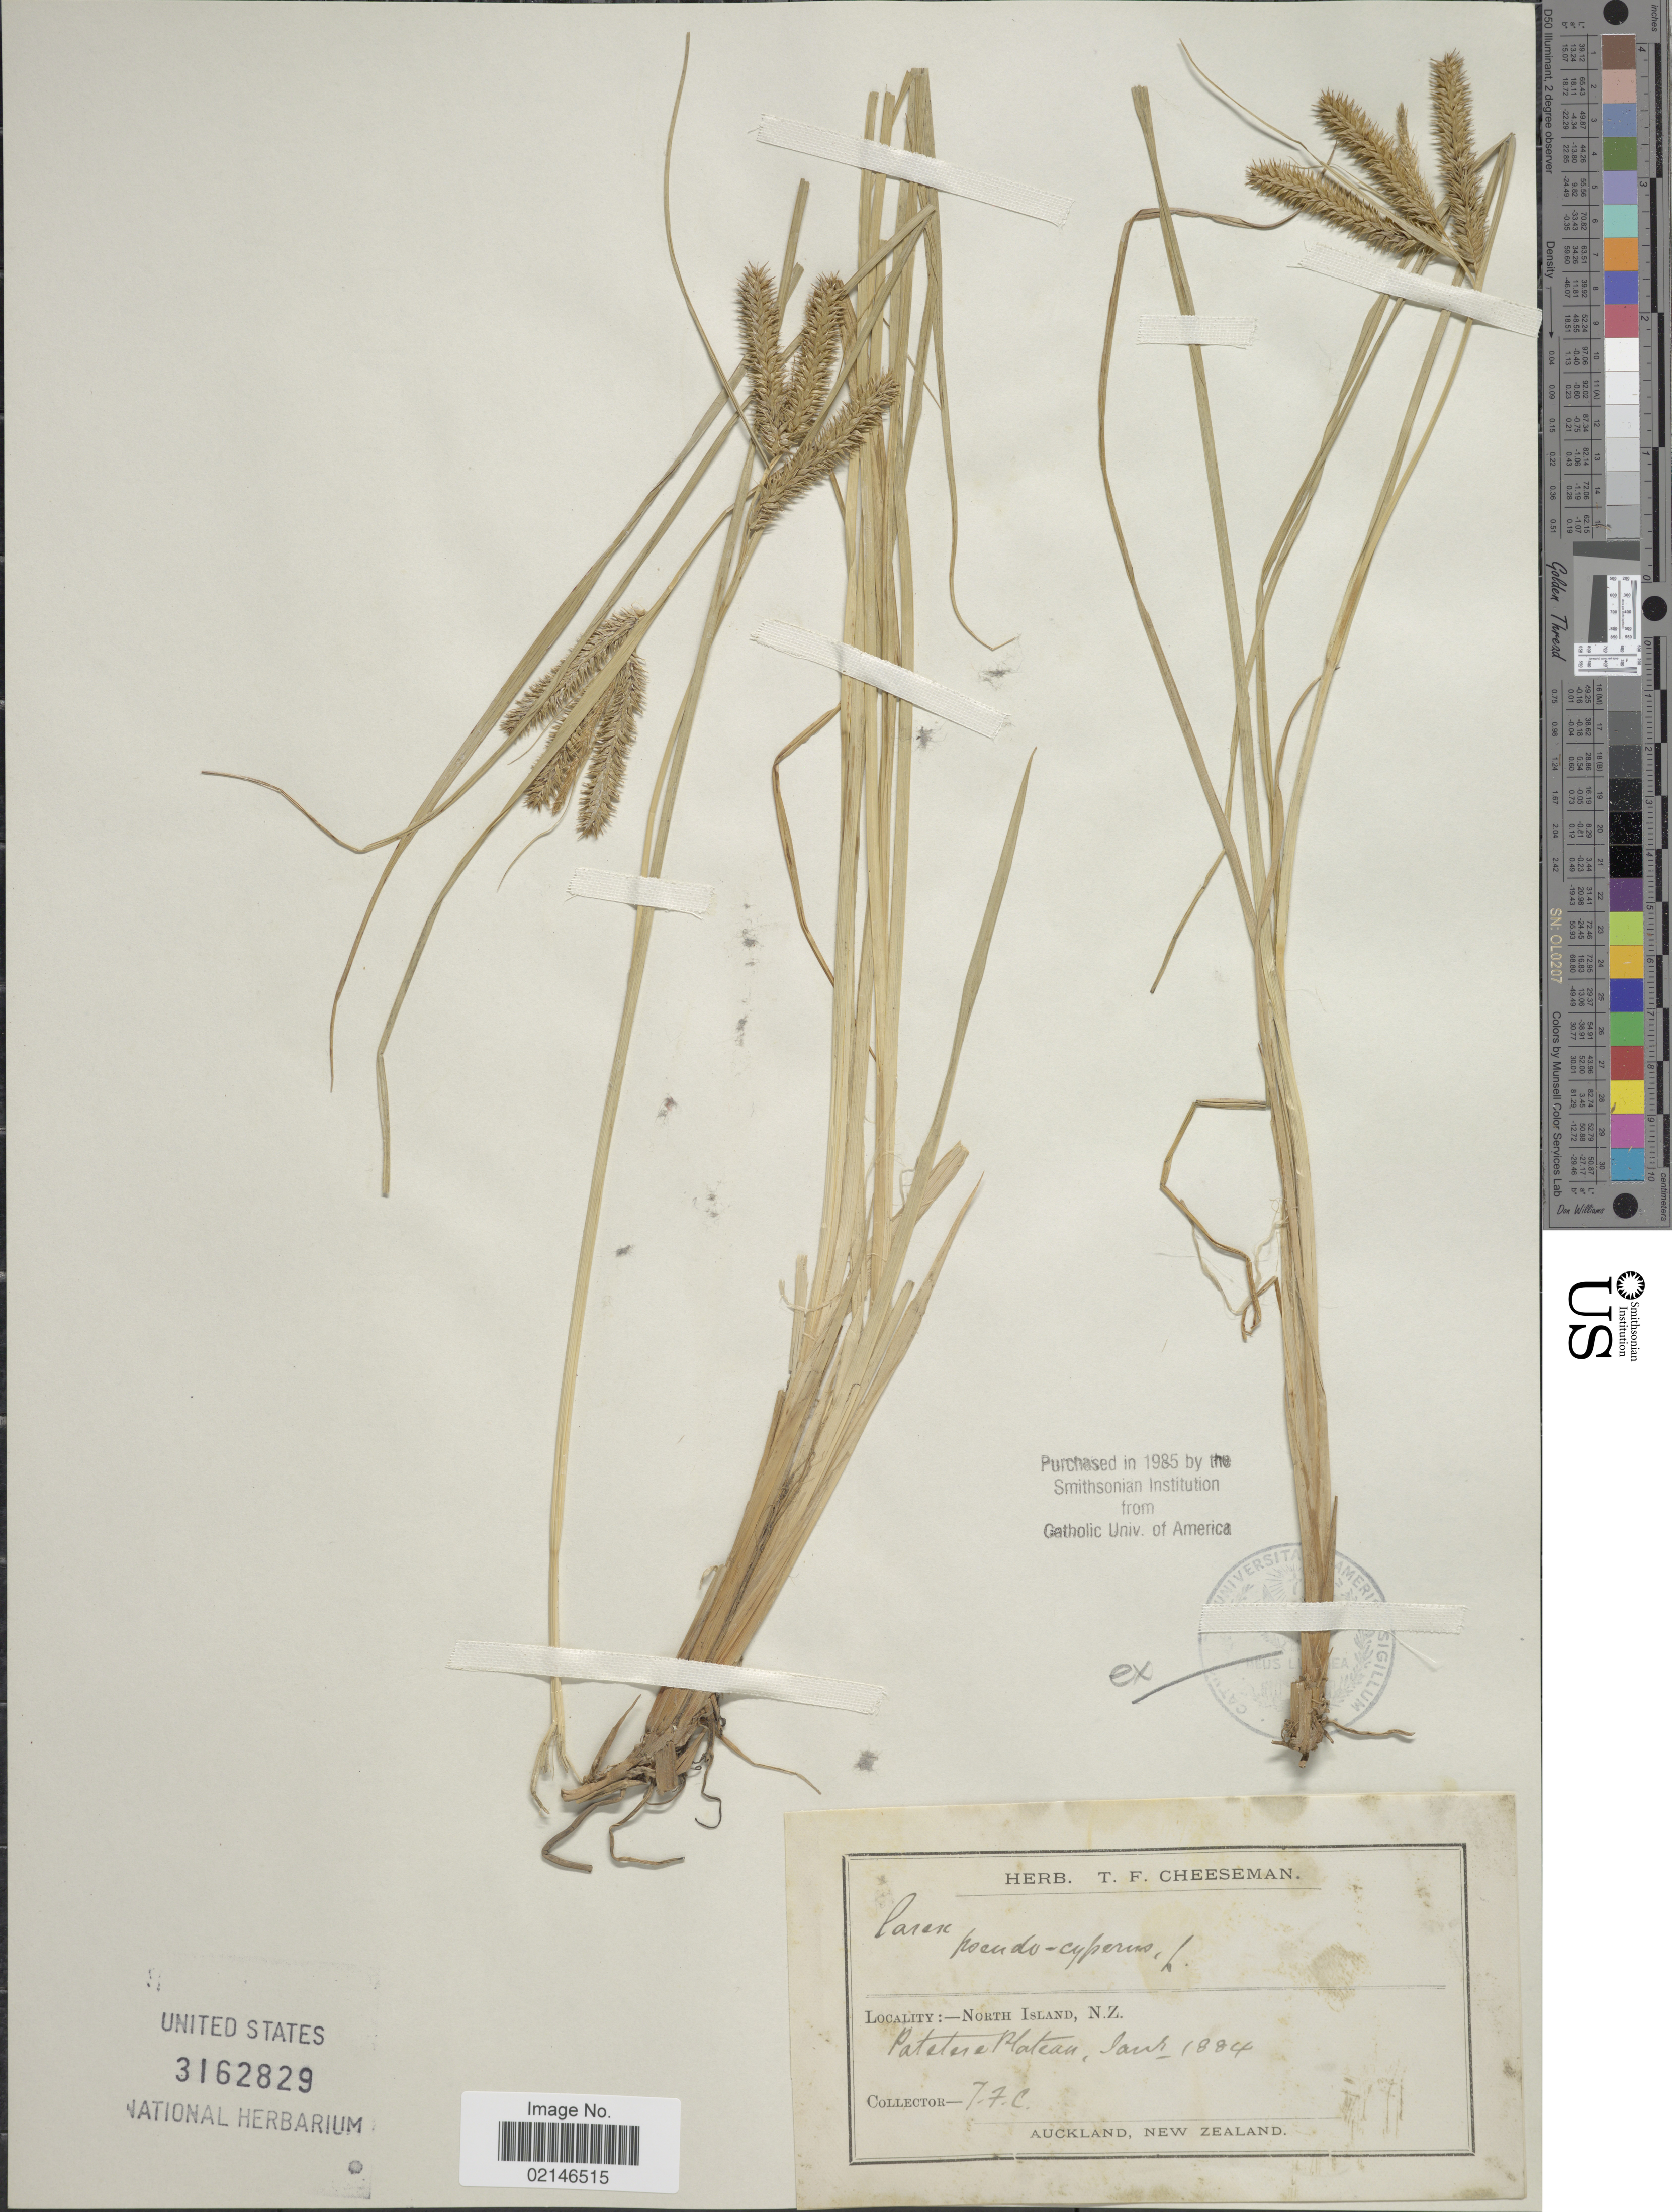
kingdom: Plantae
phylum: Tracheophyta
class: Liliopsida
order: Poales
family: Cyperaceae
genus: Carex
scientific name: Carex pseudocyperus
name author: L.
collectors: T. F. Cheeseman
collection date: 1884-01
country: New Zealand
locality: North island, Patetere Plateau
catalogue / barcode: US 3162829